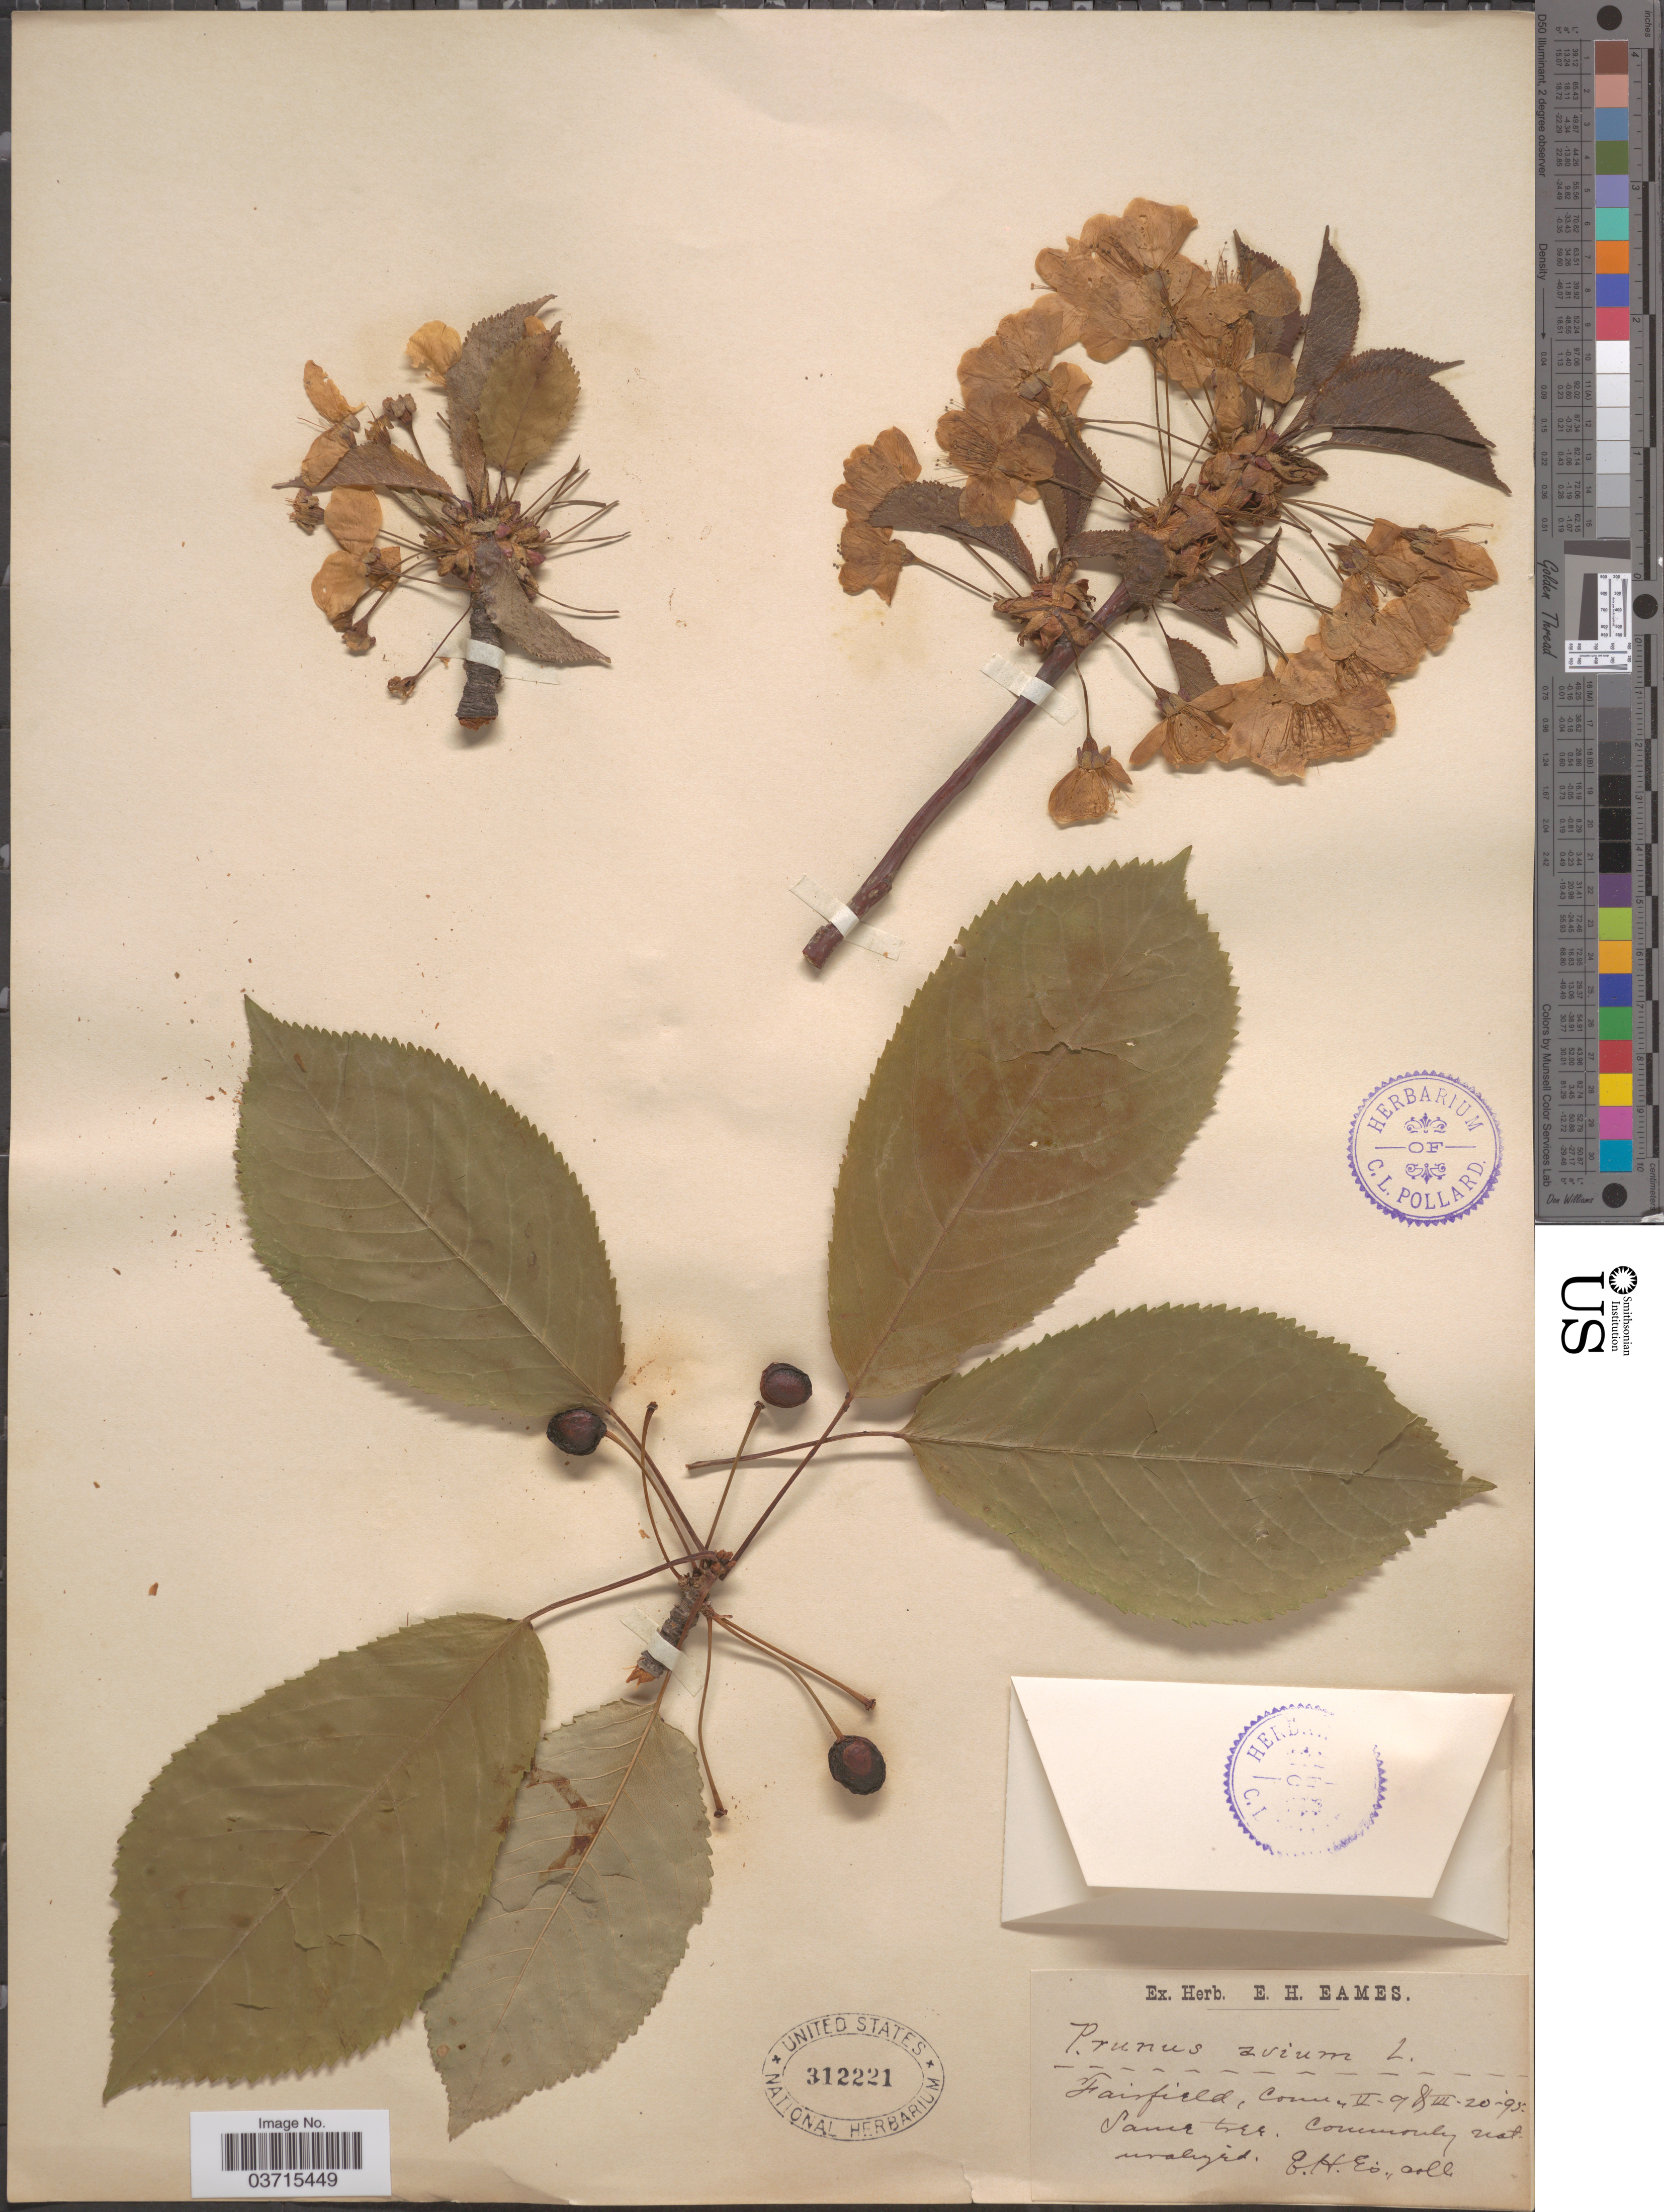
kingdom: Plantae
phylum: Tracheophyta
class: Magnoliopsida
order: Rosales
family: Rosaceae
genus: Prunus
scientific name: Prunus avium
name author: L.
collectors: E. H. Eames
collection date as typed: Transcribed d/m/y: 9/5/95 to 20/6/95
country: United States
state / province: Connecticut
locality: Fairfield.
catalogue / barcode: US 312221